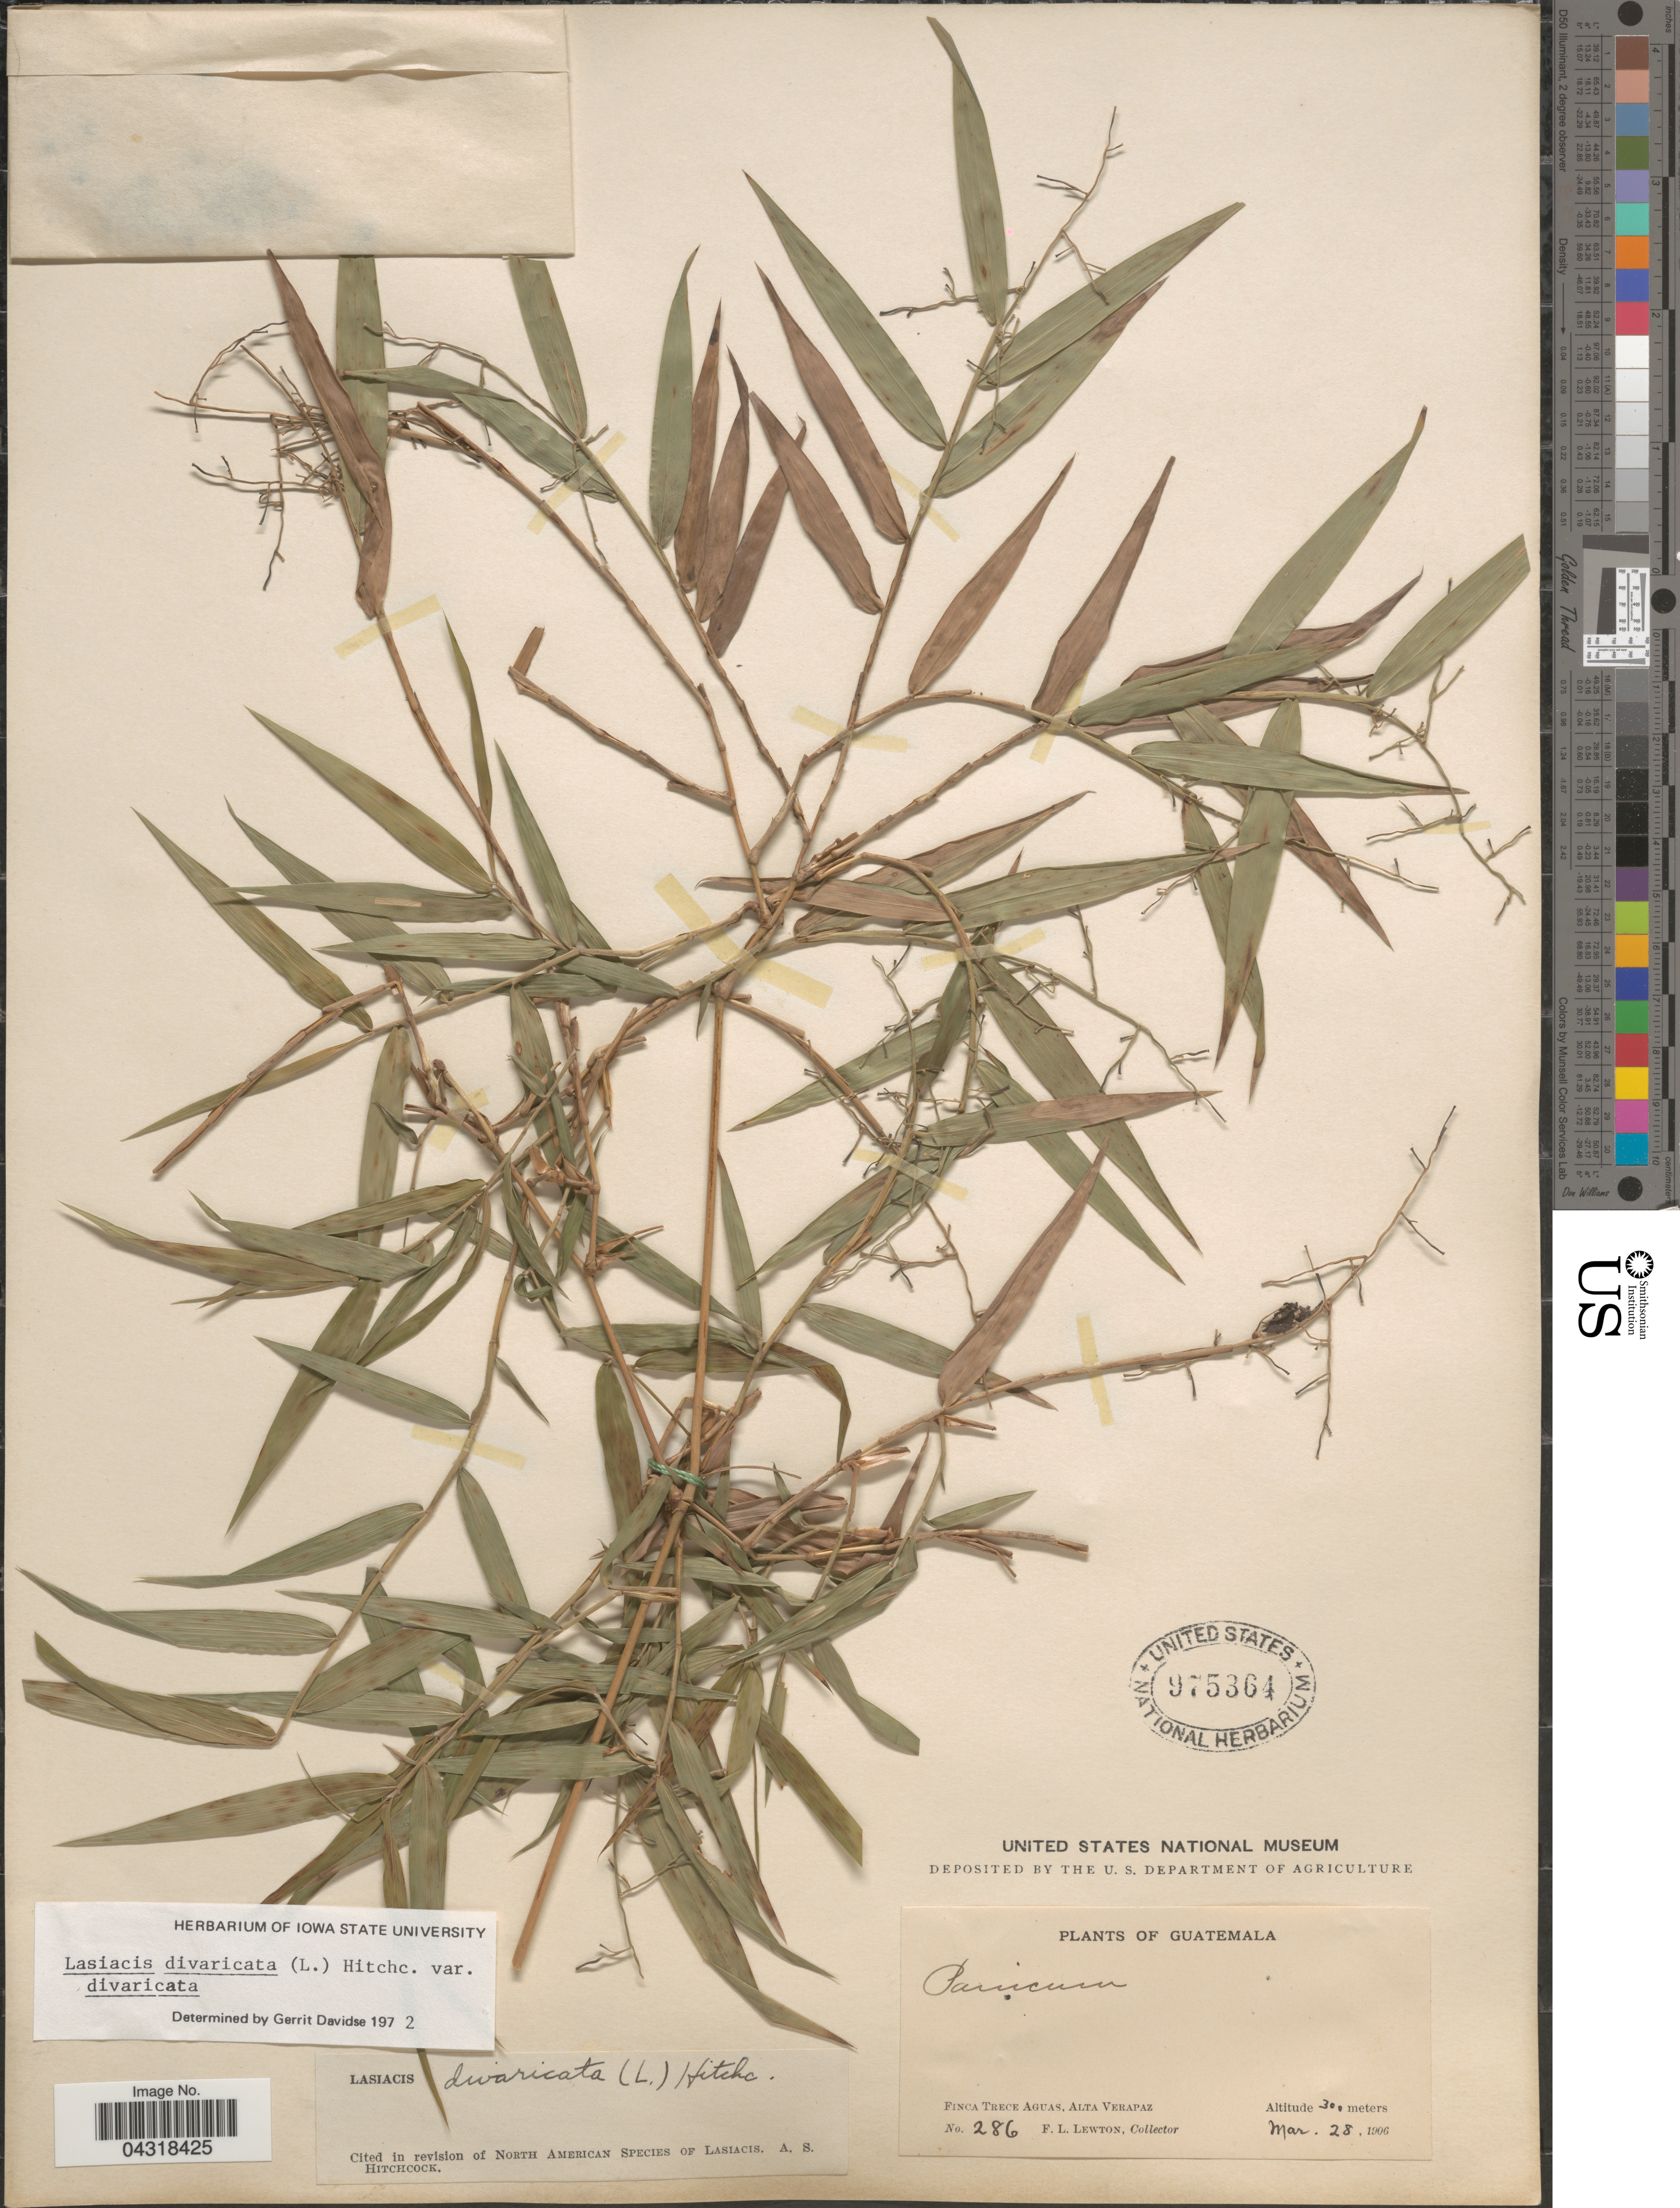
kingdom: Plantae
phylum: Tracheophyta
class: Liliopsida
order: Poales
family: Poaceae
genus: Lasiacis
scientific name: Lasiacis divaricata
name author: (L.) Hitchc.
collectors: F. L. Lewton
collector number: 286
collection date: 1906-03-28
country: Guatemala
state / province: Alta Verapaz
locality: Finca Trece Aguas.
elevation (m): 300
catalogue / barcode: US 975364